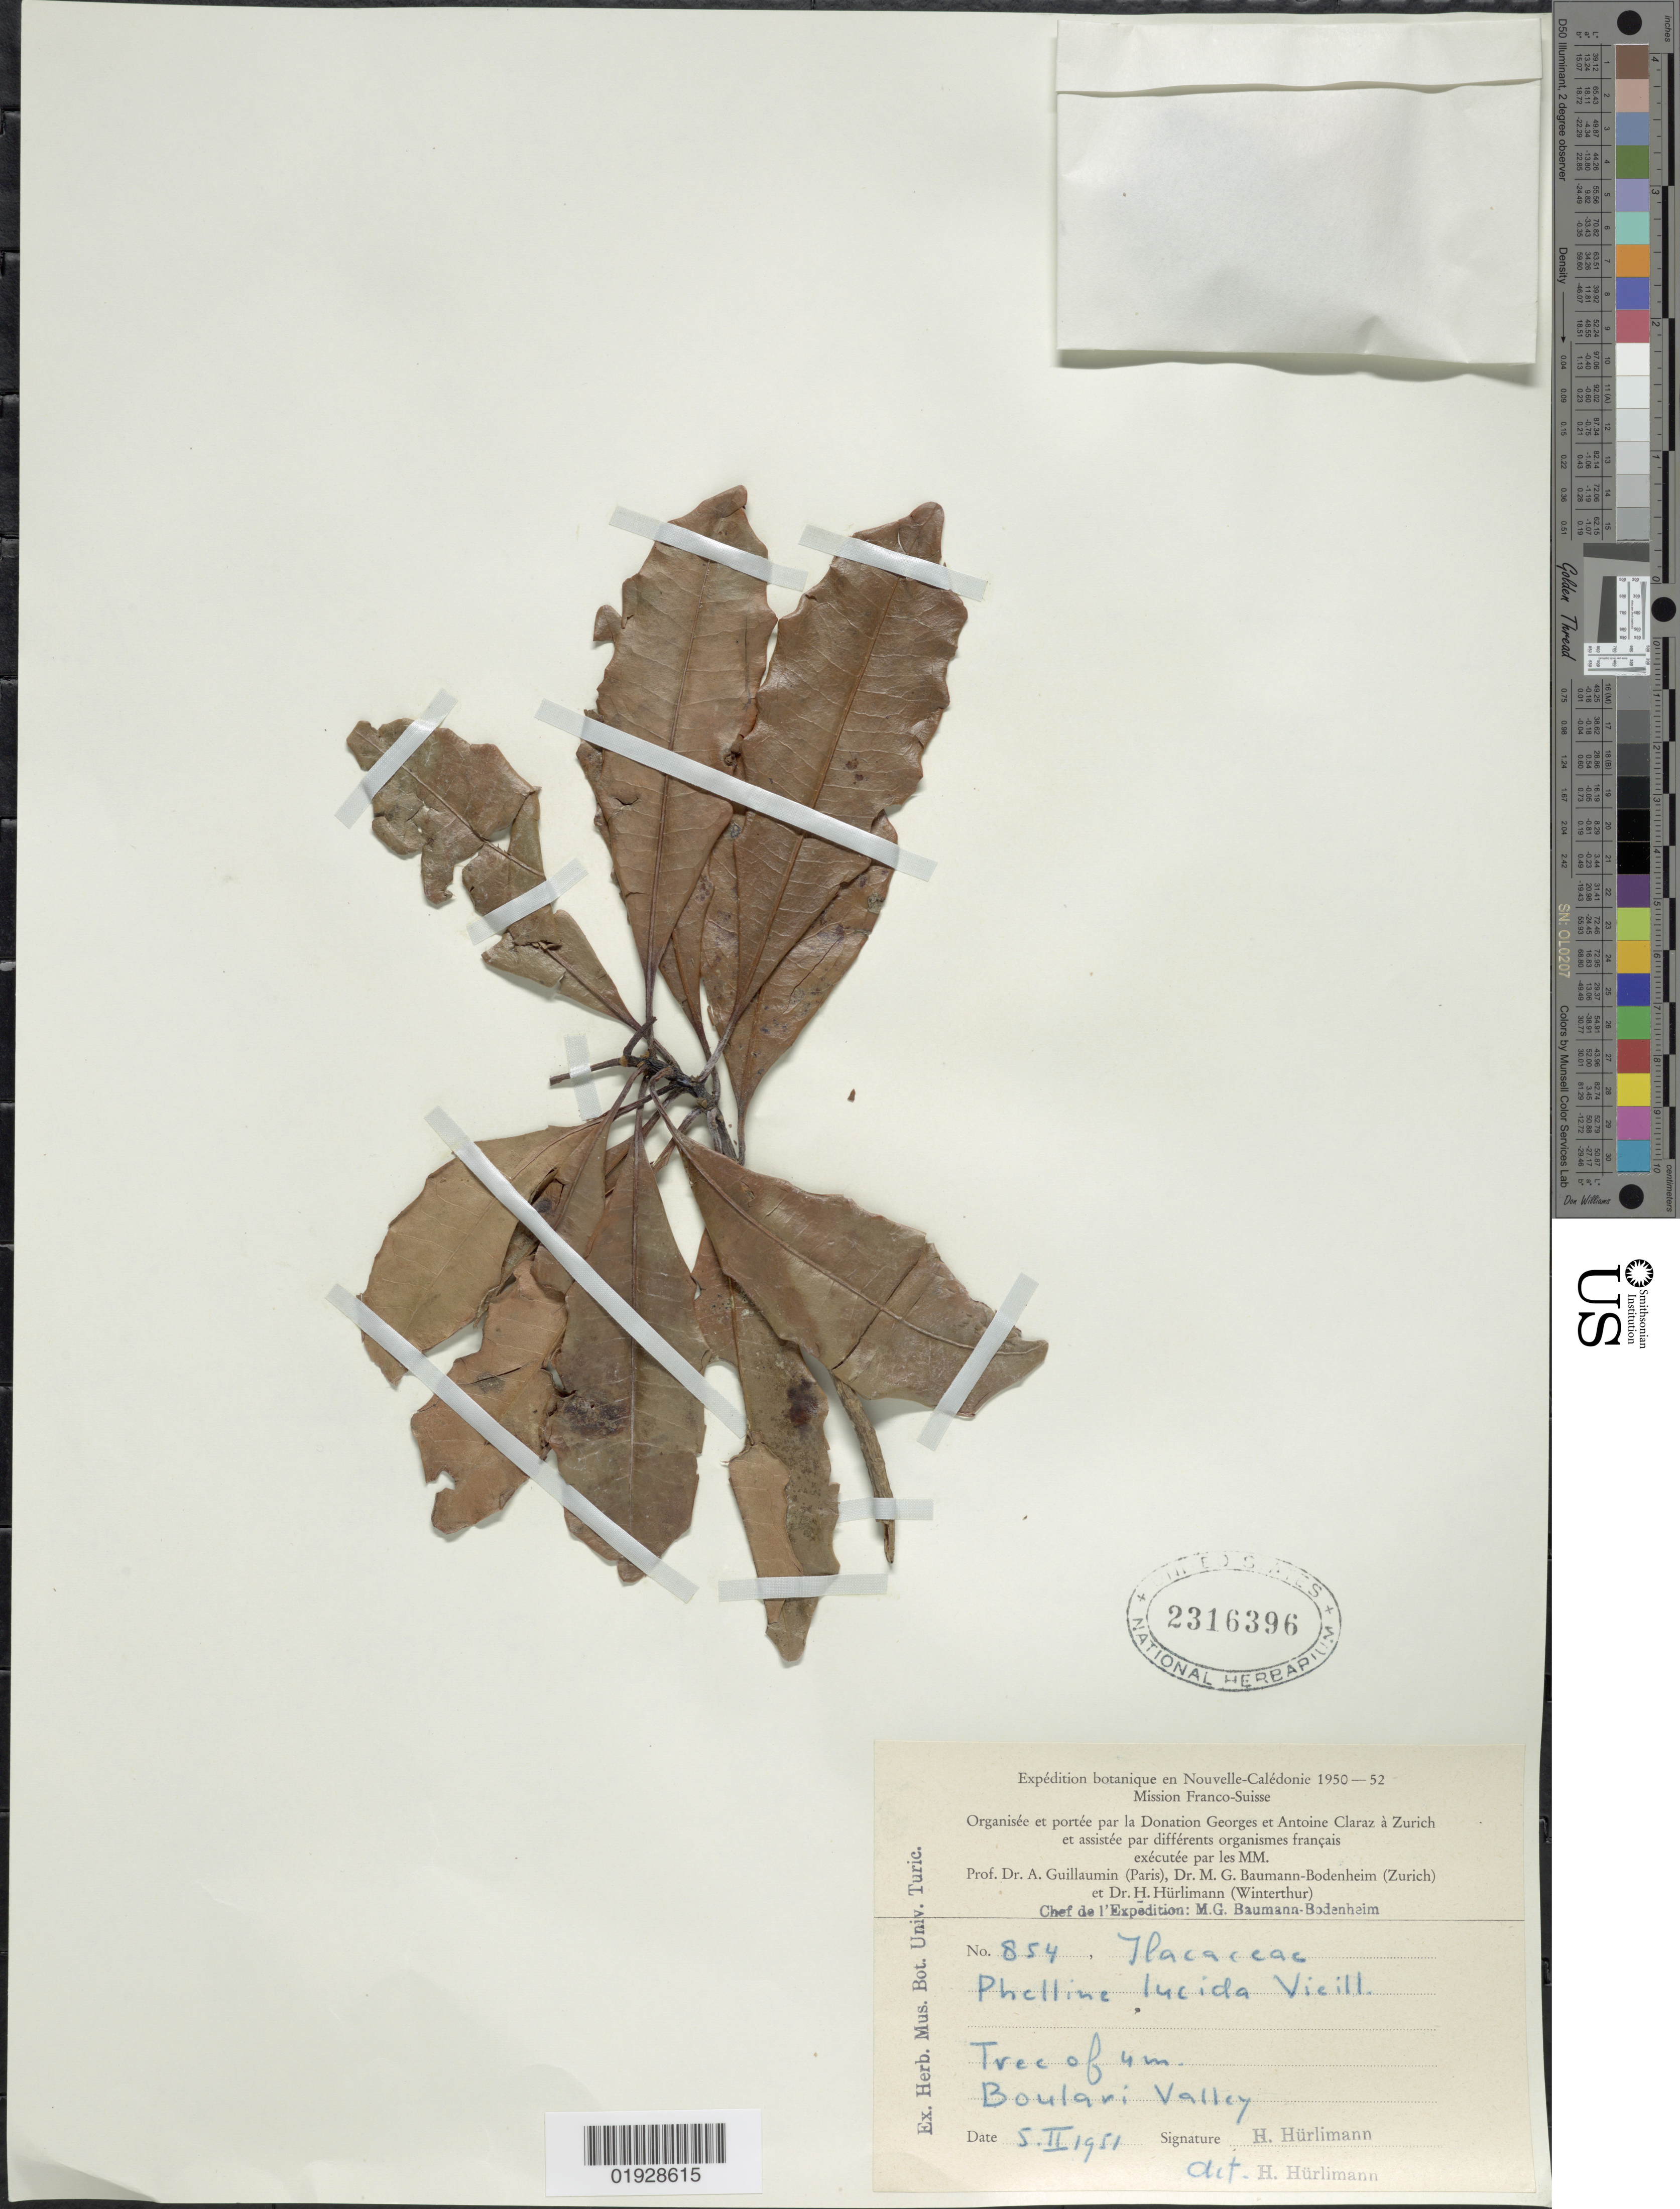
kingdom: Plantae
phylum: Tracheophyta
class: Magnoliopsida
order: Asterales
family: Phellinaceae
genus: Phelline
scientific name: Phelline lucida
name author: Vieill. ex Baill.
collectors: H. Hürlimann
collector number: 854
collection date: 1951-02-05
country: New Caledonia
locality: Boulari Valley.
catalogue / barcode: US 2316396